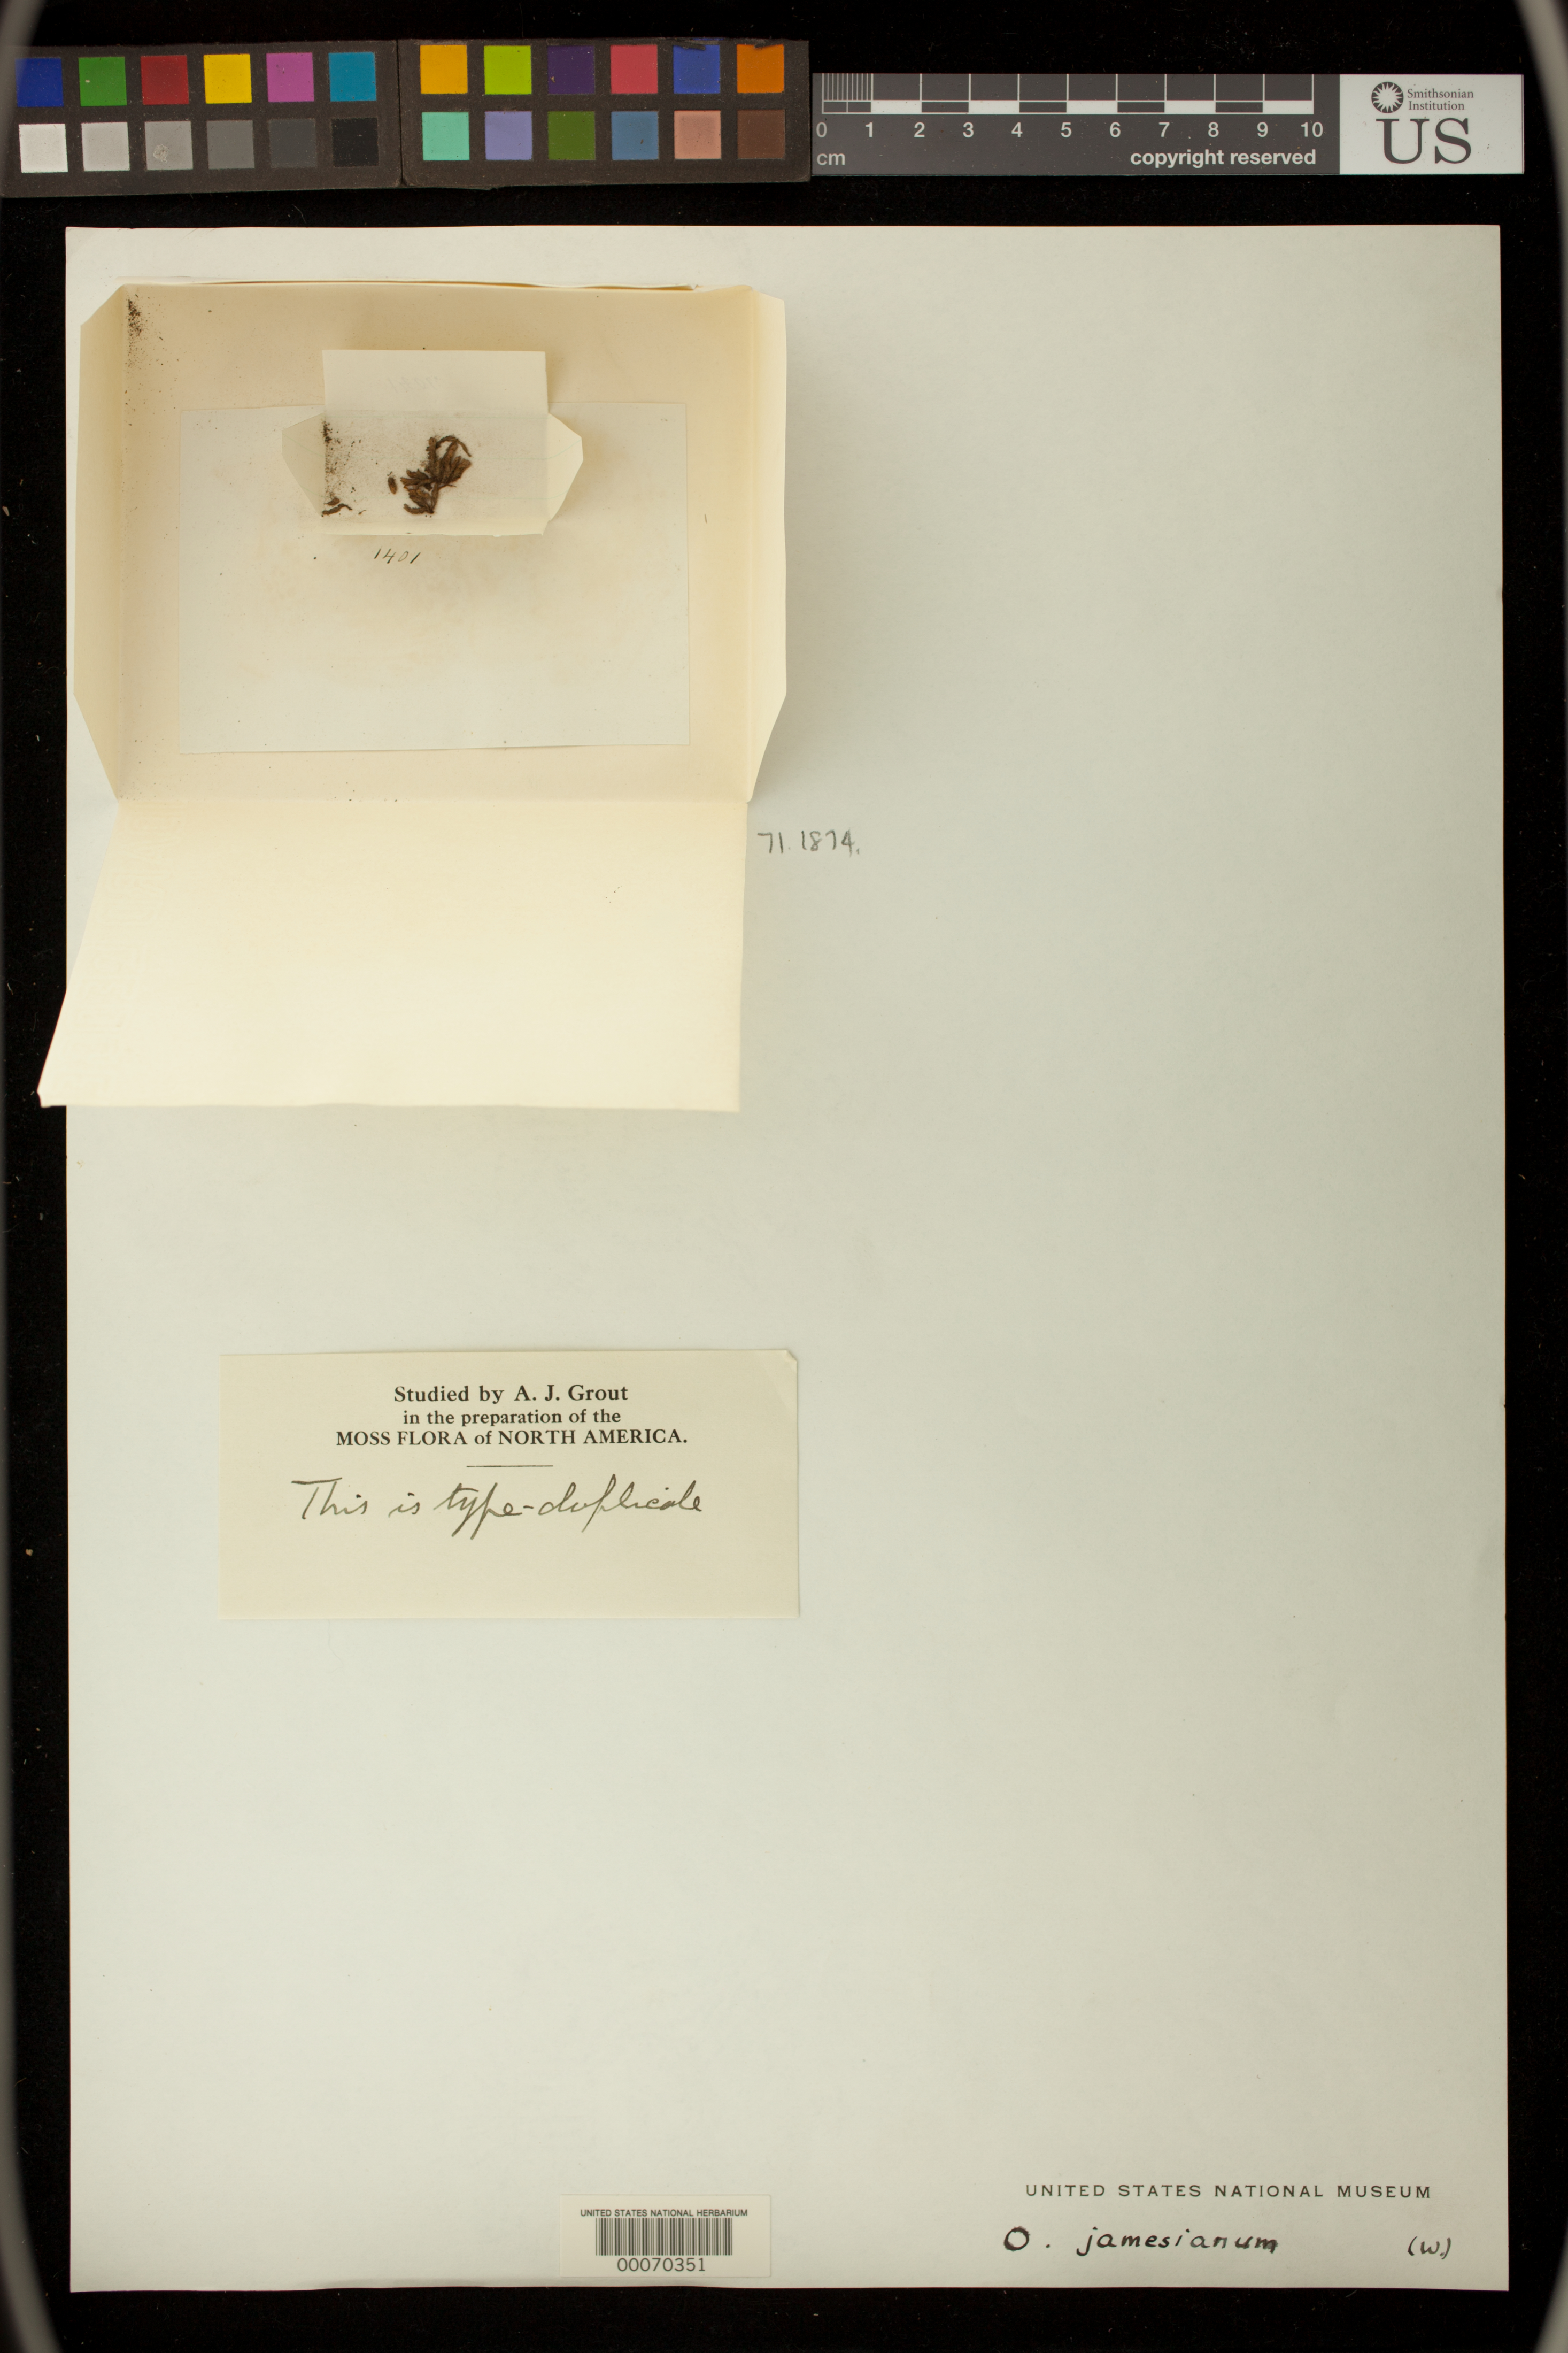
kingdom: Plantae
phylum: Bryophyta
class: Bryopsida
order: Orthotrichales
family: Orthotrichaceae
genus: Orthotrichum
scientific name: Orthotrichum jamesianum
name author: Sull. in S. Watson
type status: Isotype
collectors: S. Watson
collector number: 1401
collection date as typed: Jul 1862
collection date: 1862-07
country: United States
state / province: Nevada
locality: E. Humbolt Mts.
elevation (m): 2134